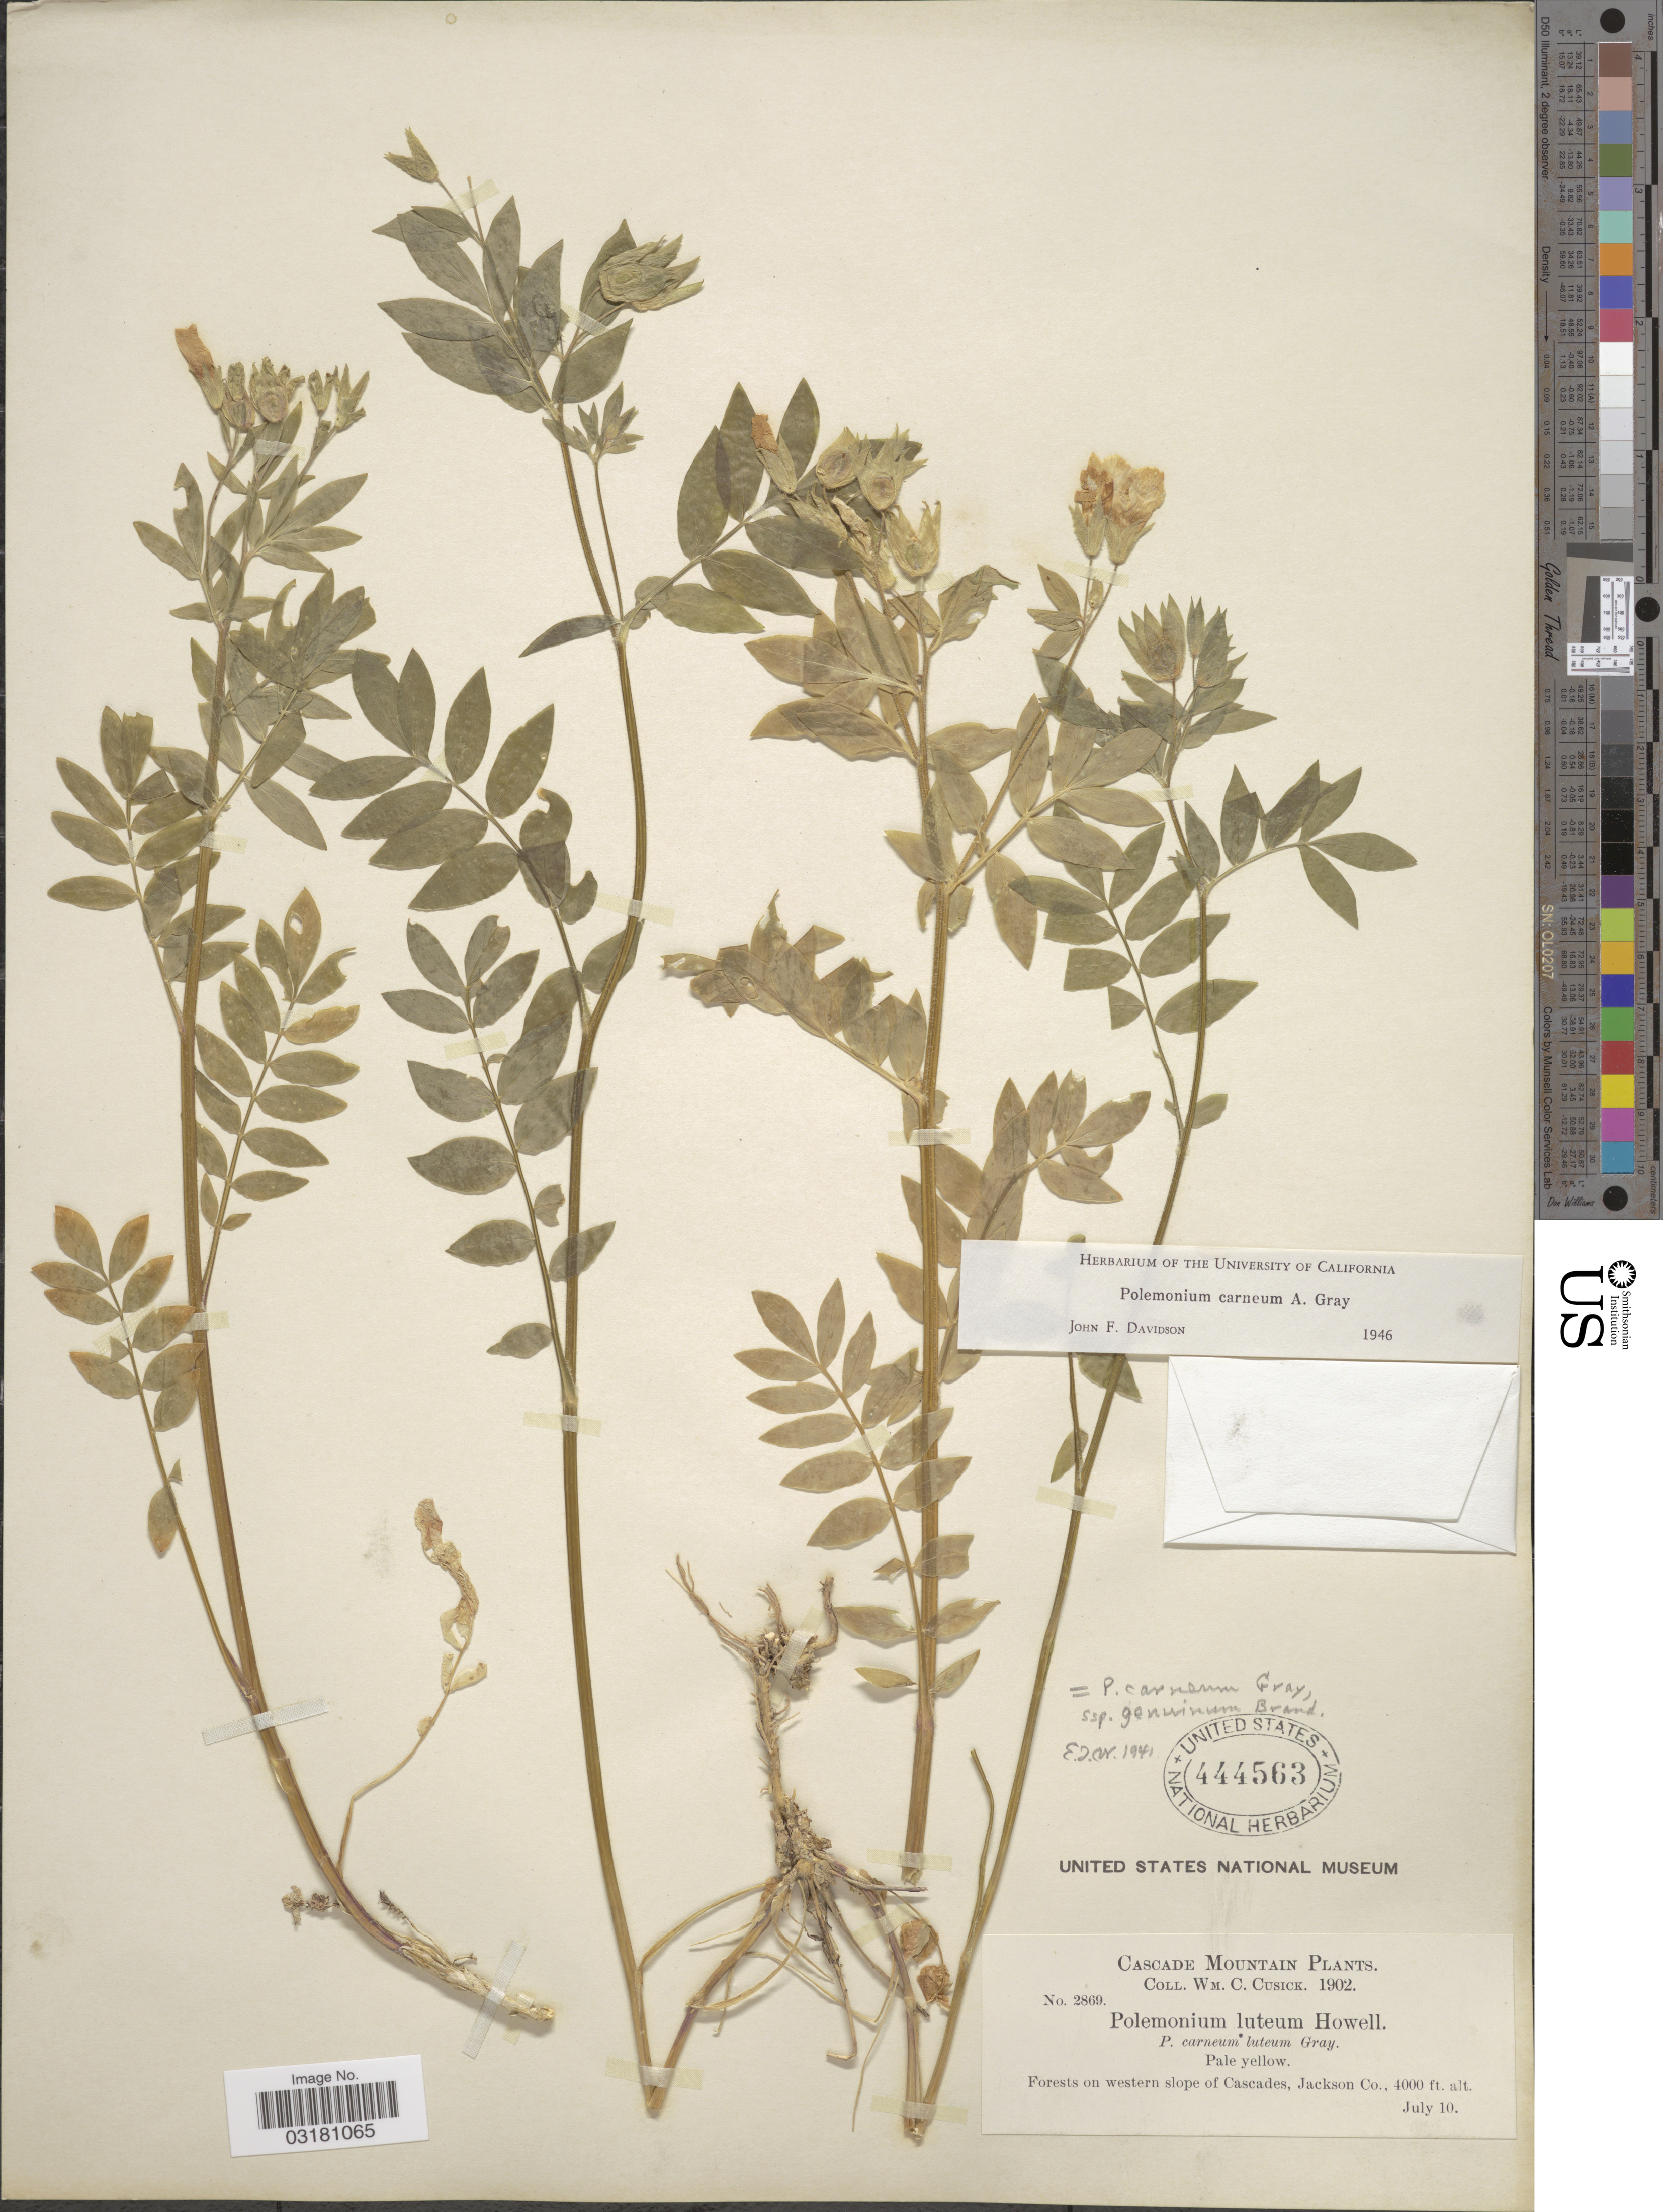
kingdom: Plantae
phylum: Tracheophyta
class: Magnoliopsida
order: Ericales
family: Polemoniaceae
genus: Polemonium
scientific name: Polemonium carneum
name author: A. Gray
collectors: W. C. Cusick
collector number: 2869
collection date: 1902-07-10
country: United States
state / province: Oregon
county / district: Jackson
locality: Cascade Mountain. Forests on western slope of Cascades, Jackson Co.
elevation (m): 1219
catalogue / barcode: US 444563